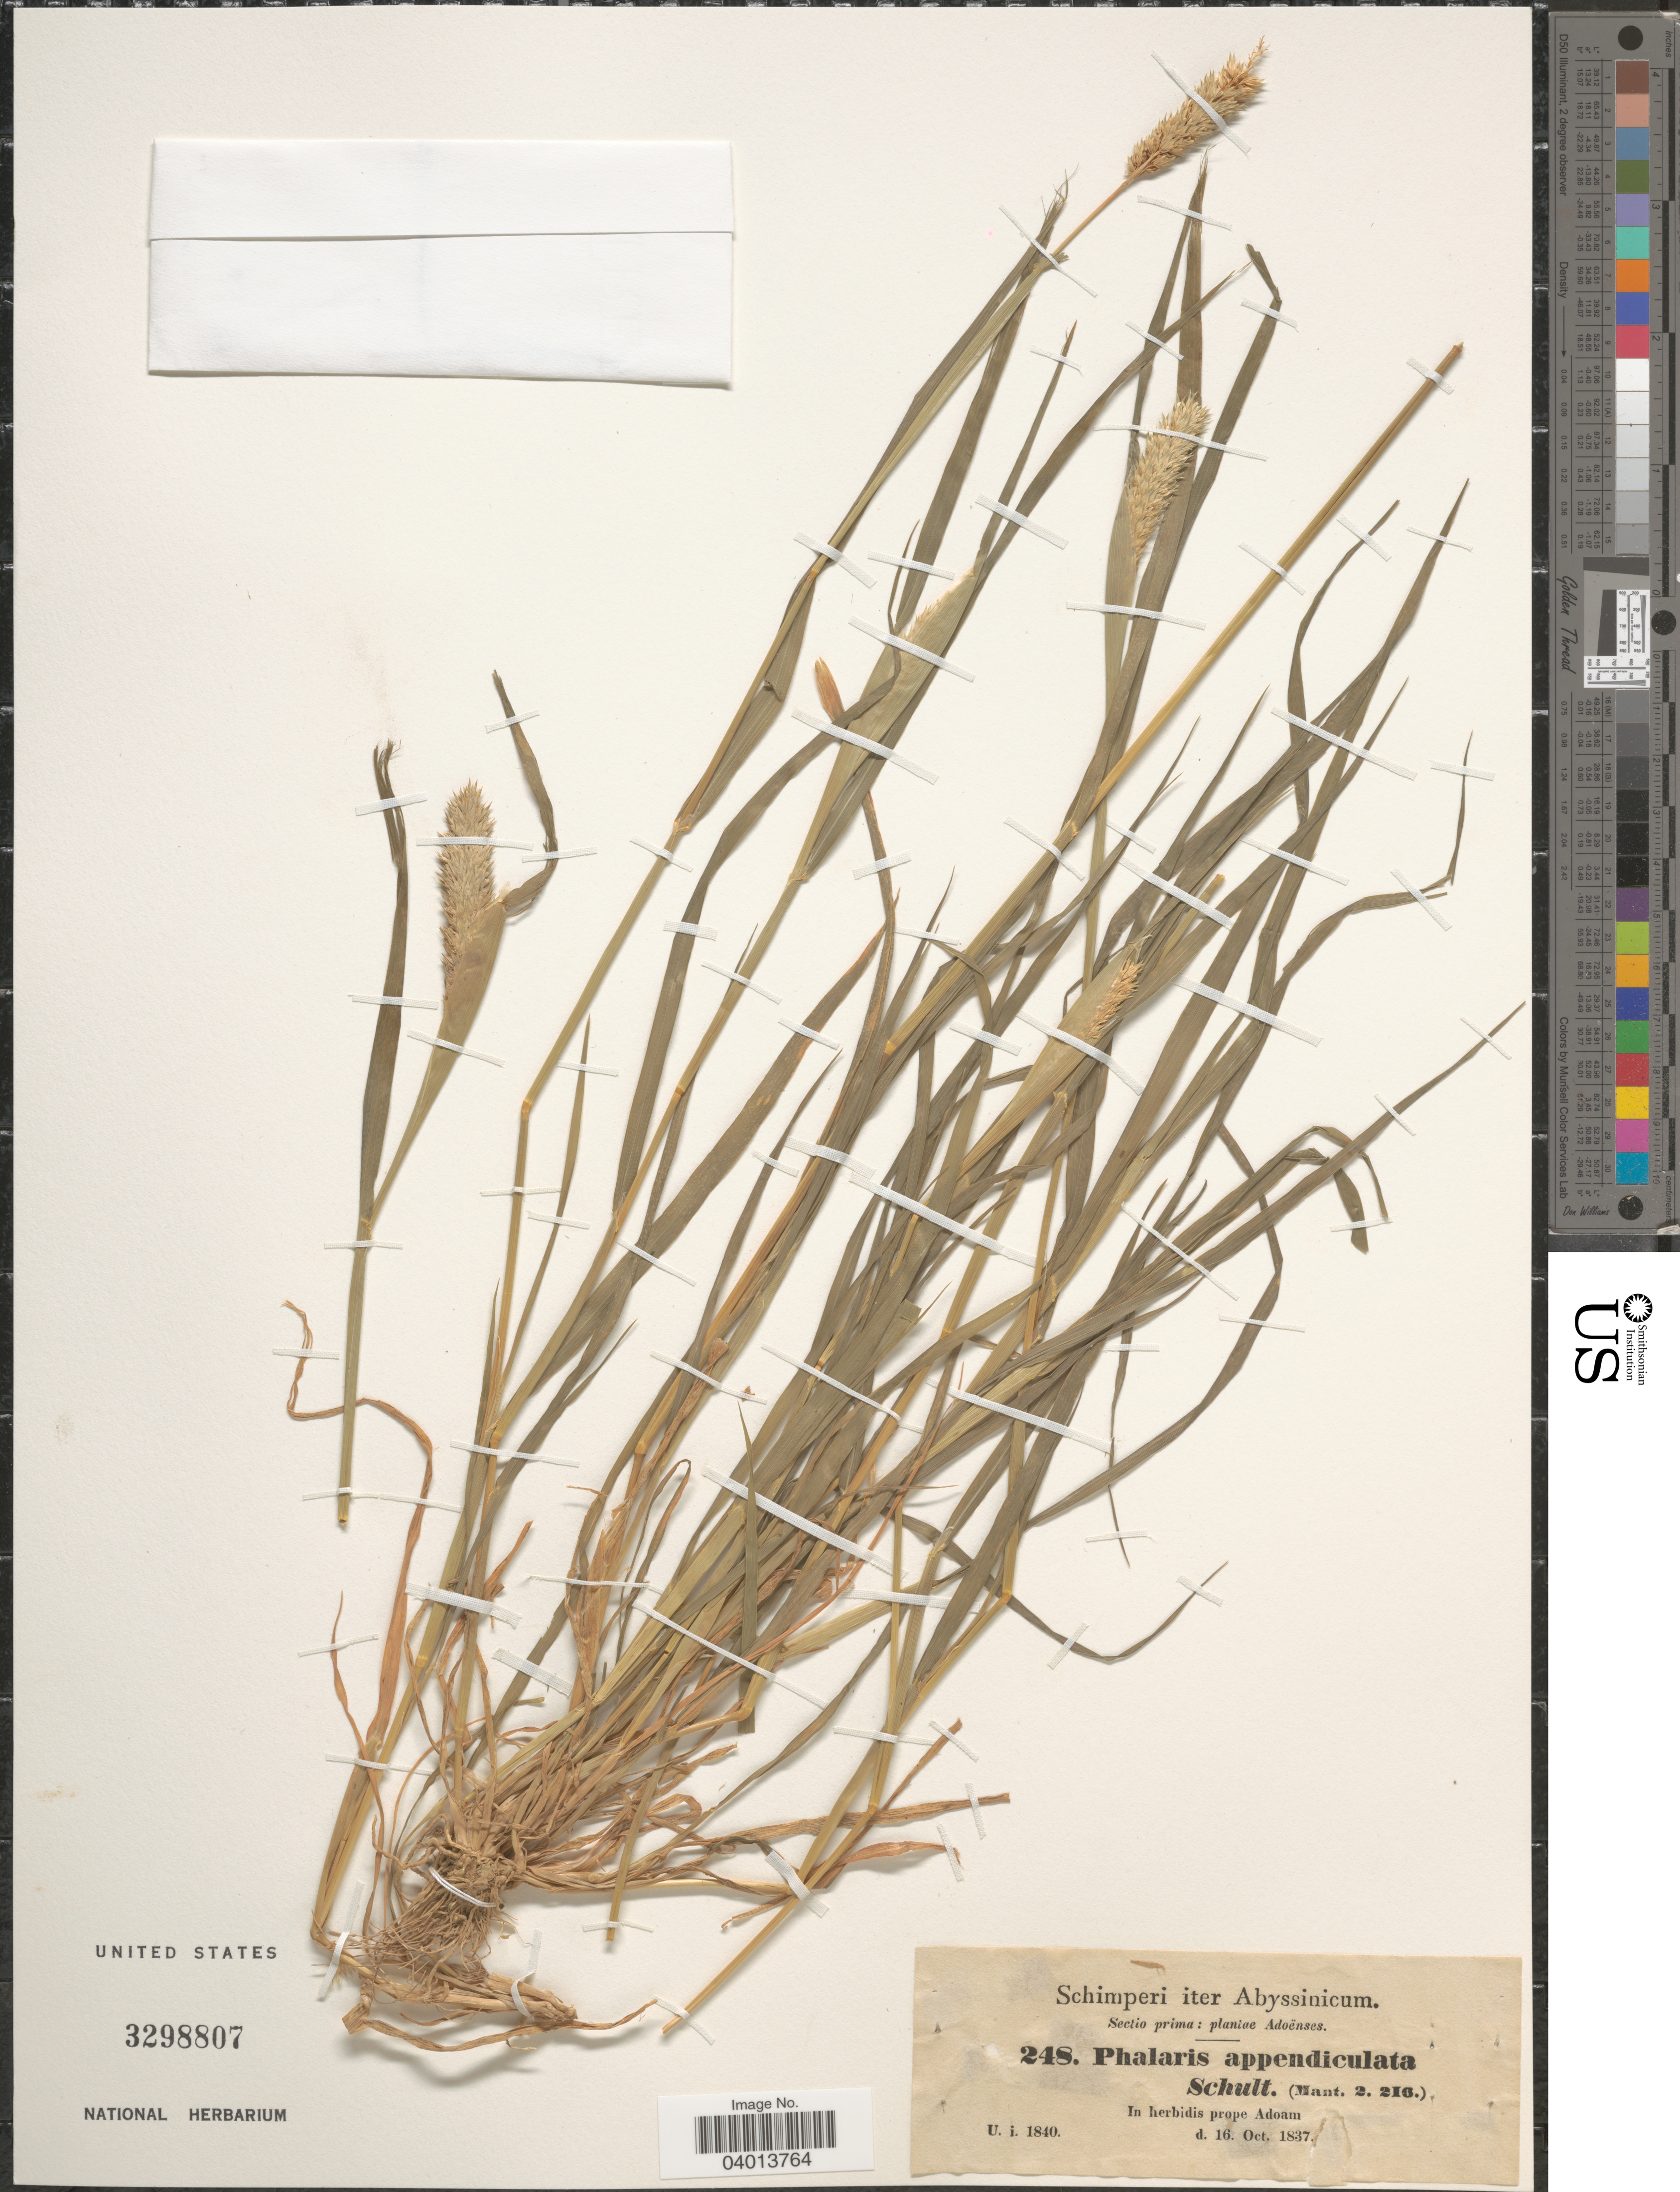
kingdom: Plantae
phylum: Tracheophyta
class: Liliopsida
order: Poales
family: Poaceae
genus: Phalaris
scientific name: Phalaris paradoxa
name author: L.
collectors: -. Schimper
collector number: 248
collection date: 1837-10-16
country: Ethiopia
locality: Iter Abyssinicum. In herbidis prope Adoam.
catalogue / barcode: US 3298807